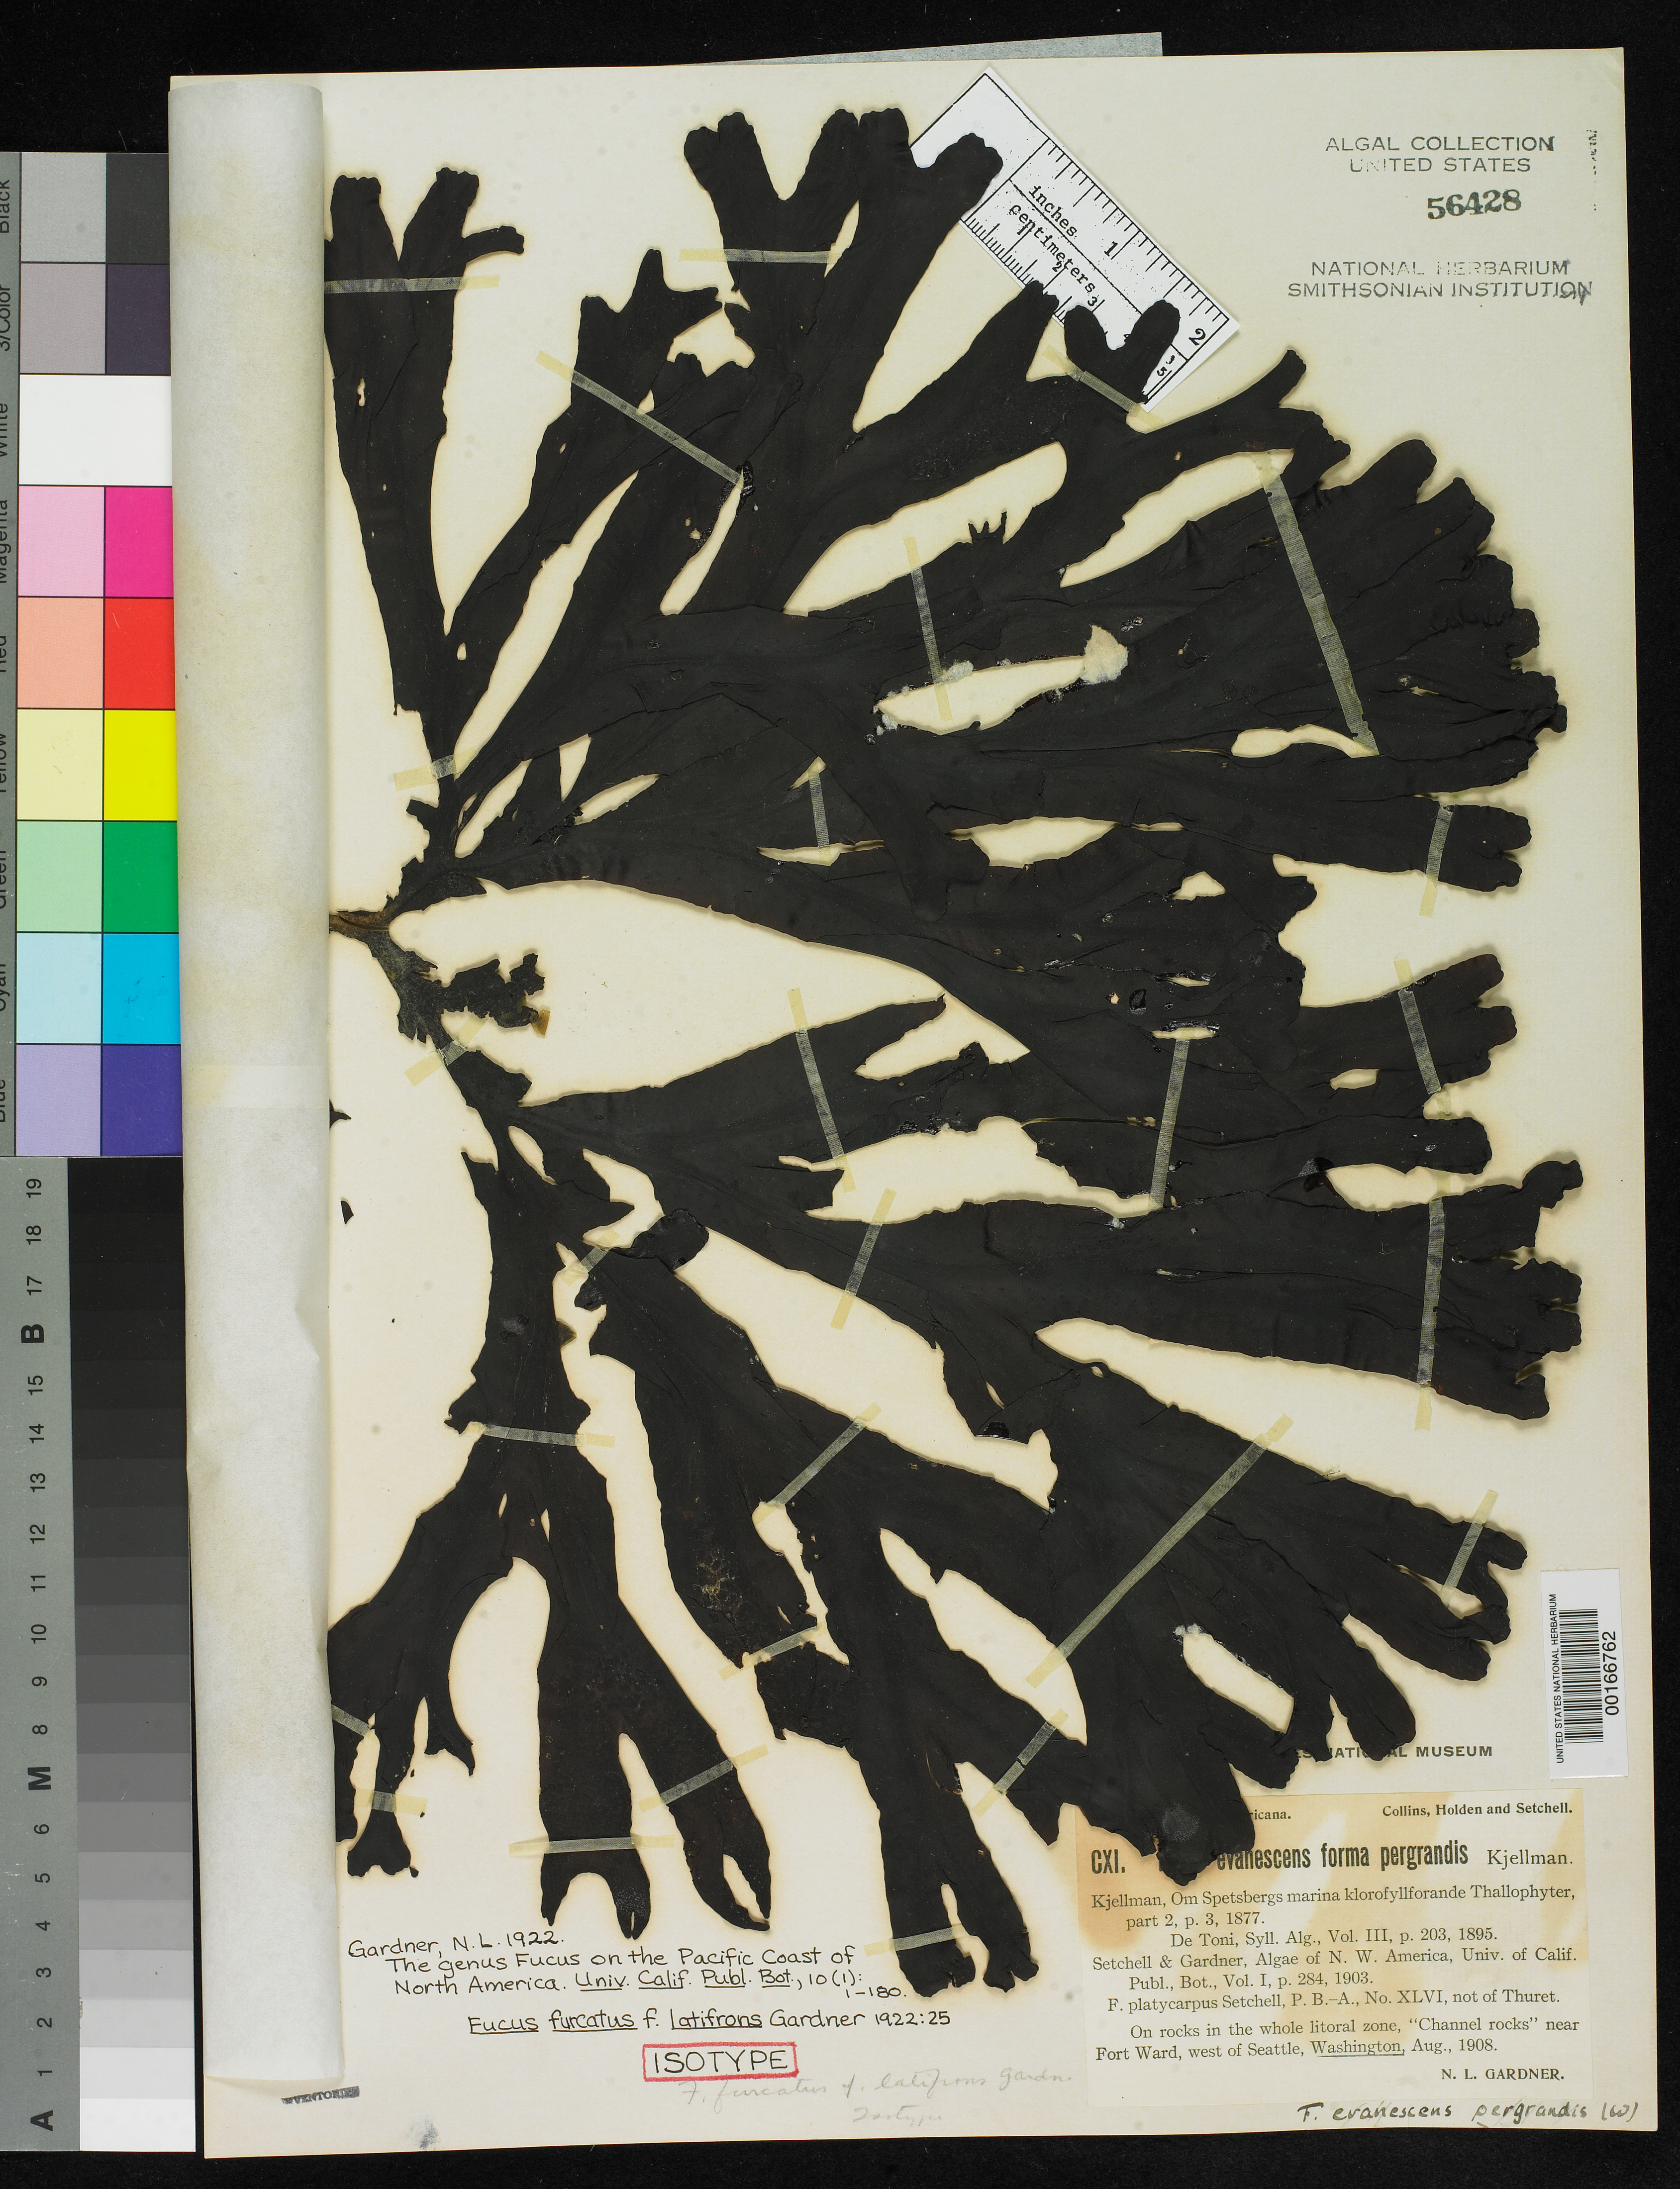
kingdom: Chromista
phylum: Ochrophyta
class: Phaeophyceae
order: Fucales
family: Fucaceae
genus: Fucus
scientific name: Fucus furcatus f. latifrons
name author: N.L. Gardner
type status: Isotype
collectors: N. Gardner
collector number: PB-A CXI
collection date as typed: Aug 1908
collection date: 1908-08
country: United States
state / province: Washington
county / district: King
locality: Channel Rocks near Fort Ward, west of Seattle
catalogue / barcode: US 56428